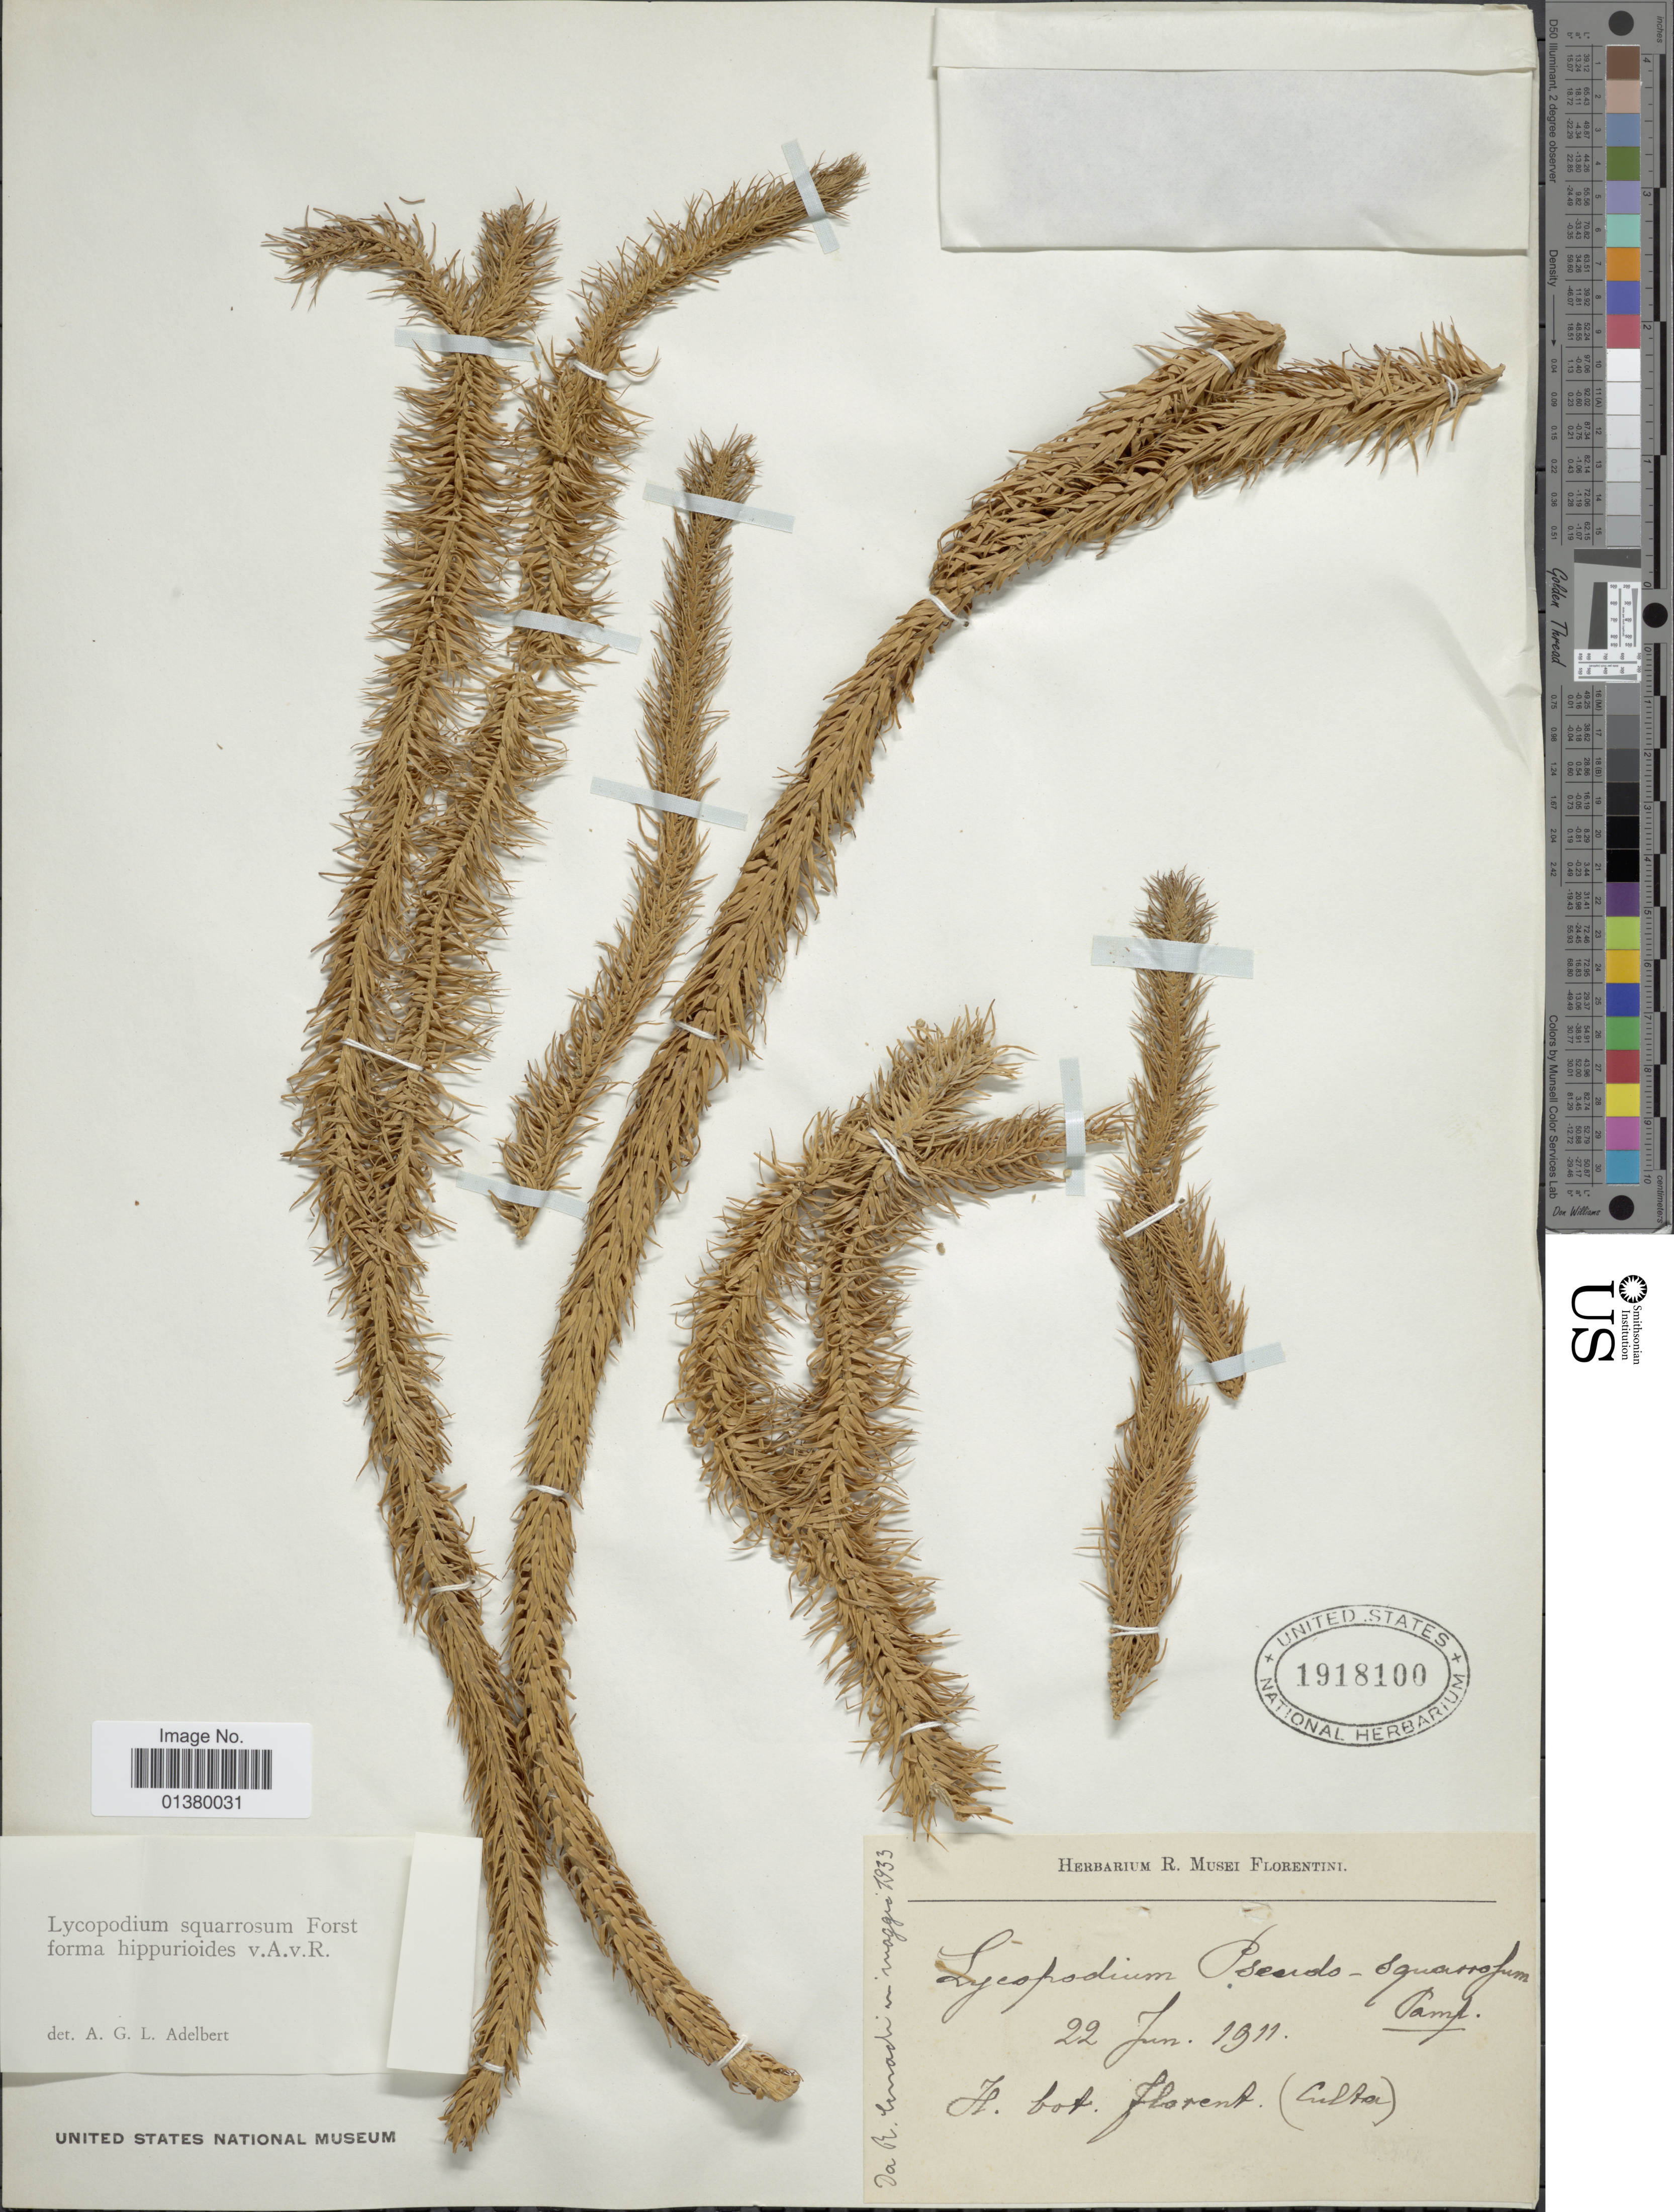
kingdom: Plantae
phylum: Tracheophyta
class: Lycopodiopsida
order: Lycopodiales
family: Lycopodiaceae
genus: Phlegmariurus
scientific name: Phlegmariurus squarrosus f. hippurioides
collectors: R. Florentini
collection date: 1911-06-22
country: Italy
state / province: Tuscany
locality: H. bot. Florent. (cult.)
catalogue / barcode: US 1918100